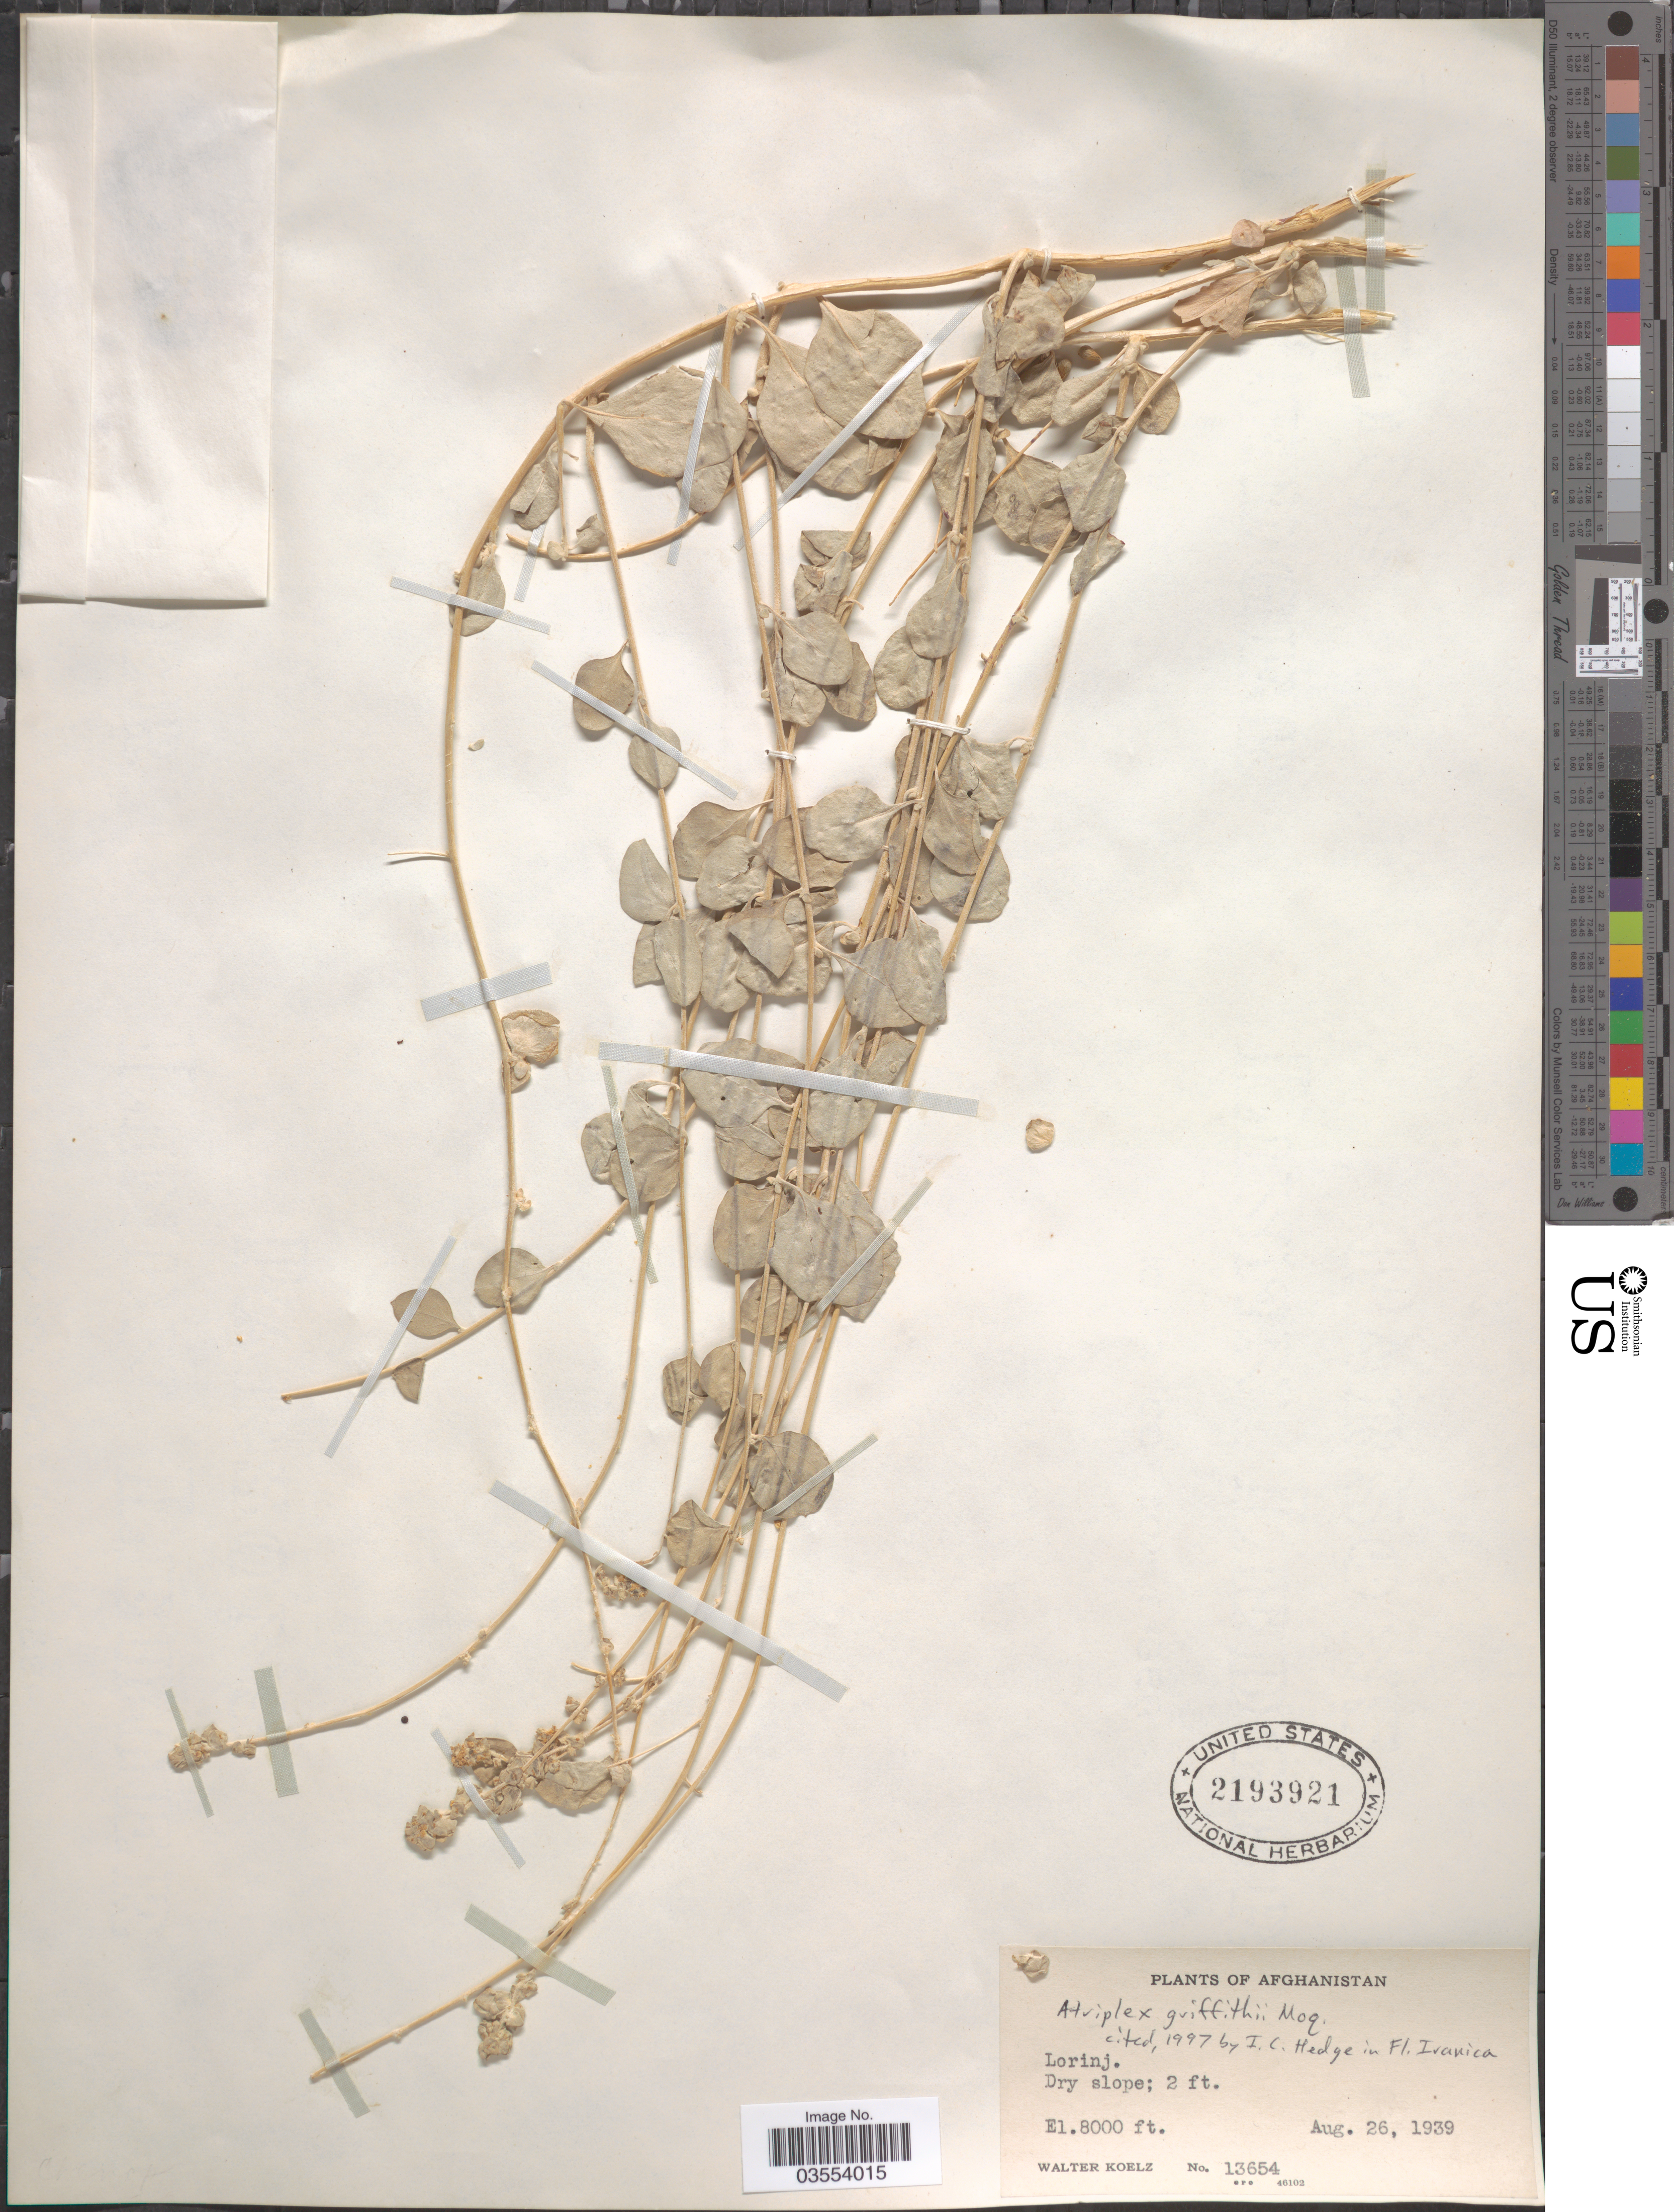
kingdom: Plantae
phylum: Tracheophyta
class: Magnoliopsida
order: Caryophyllales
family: Amaranthaceae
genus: Atriplex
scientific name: Atriplex griffithsii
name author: Standl.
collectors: W. N. Koelz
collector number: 13654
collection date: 1939-08-26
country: Afghanistan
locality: Lorinj.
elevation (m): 2438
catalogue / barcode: US 2193921